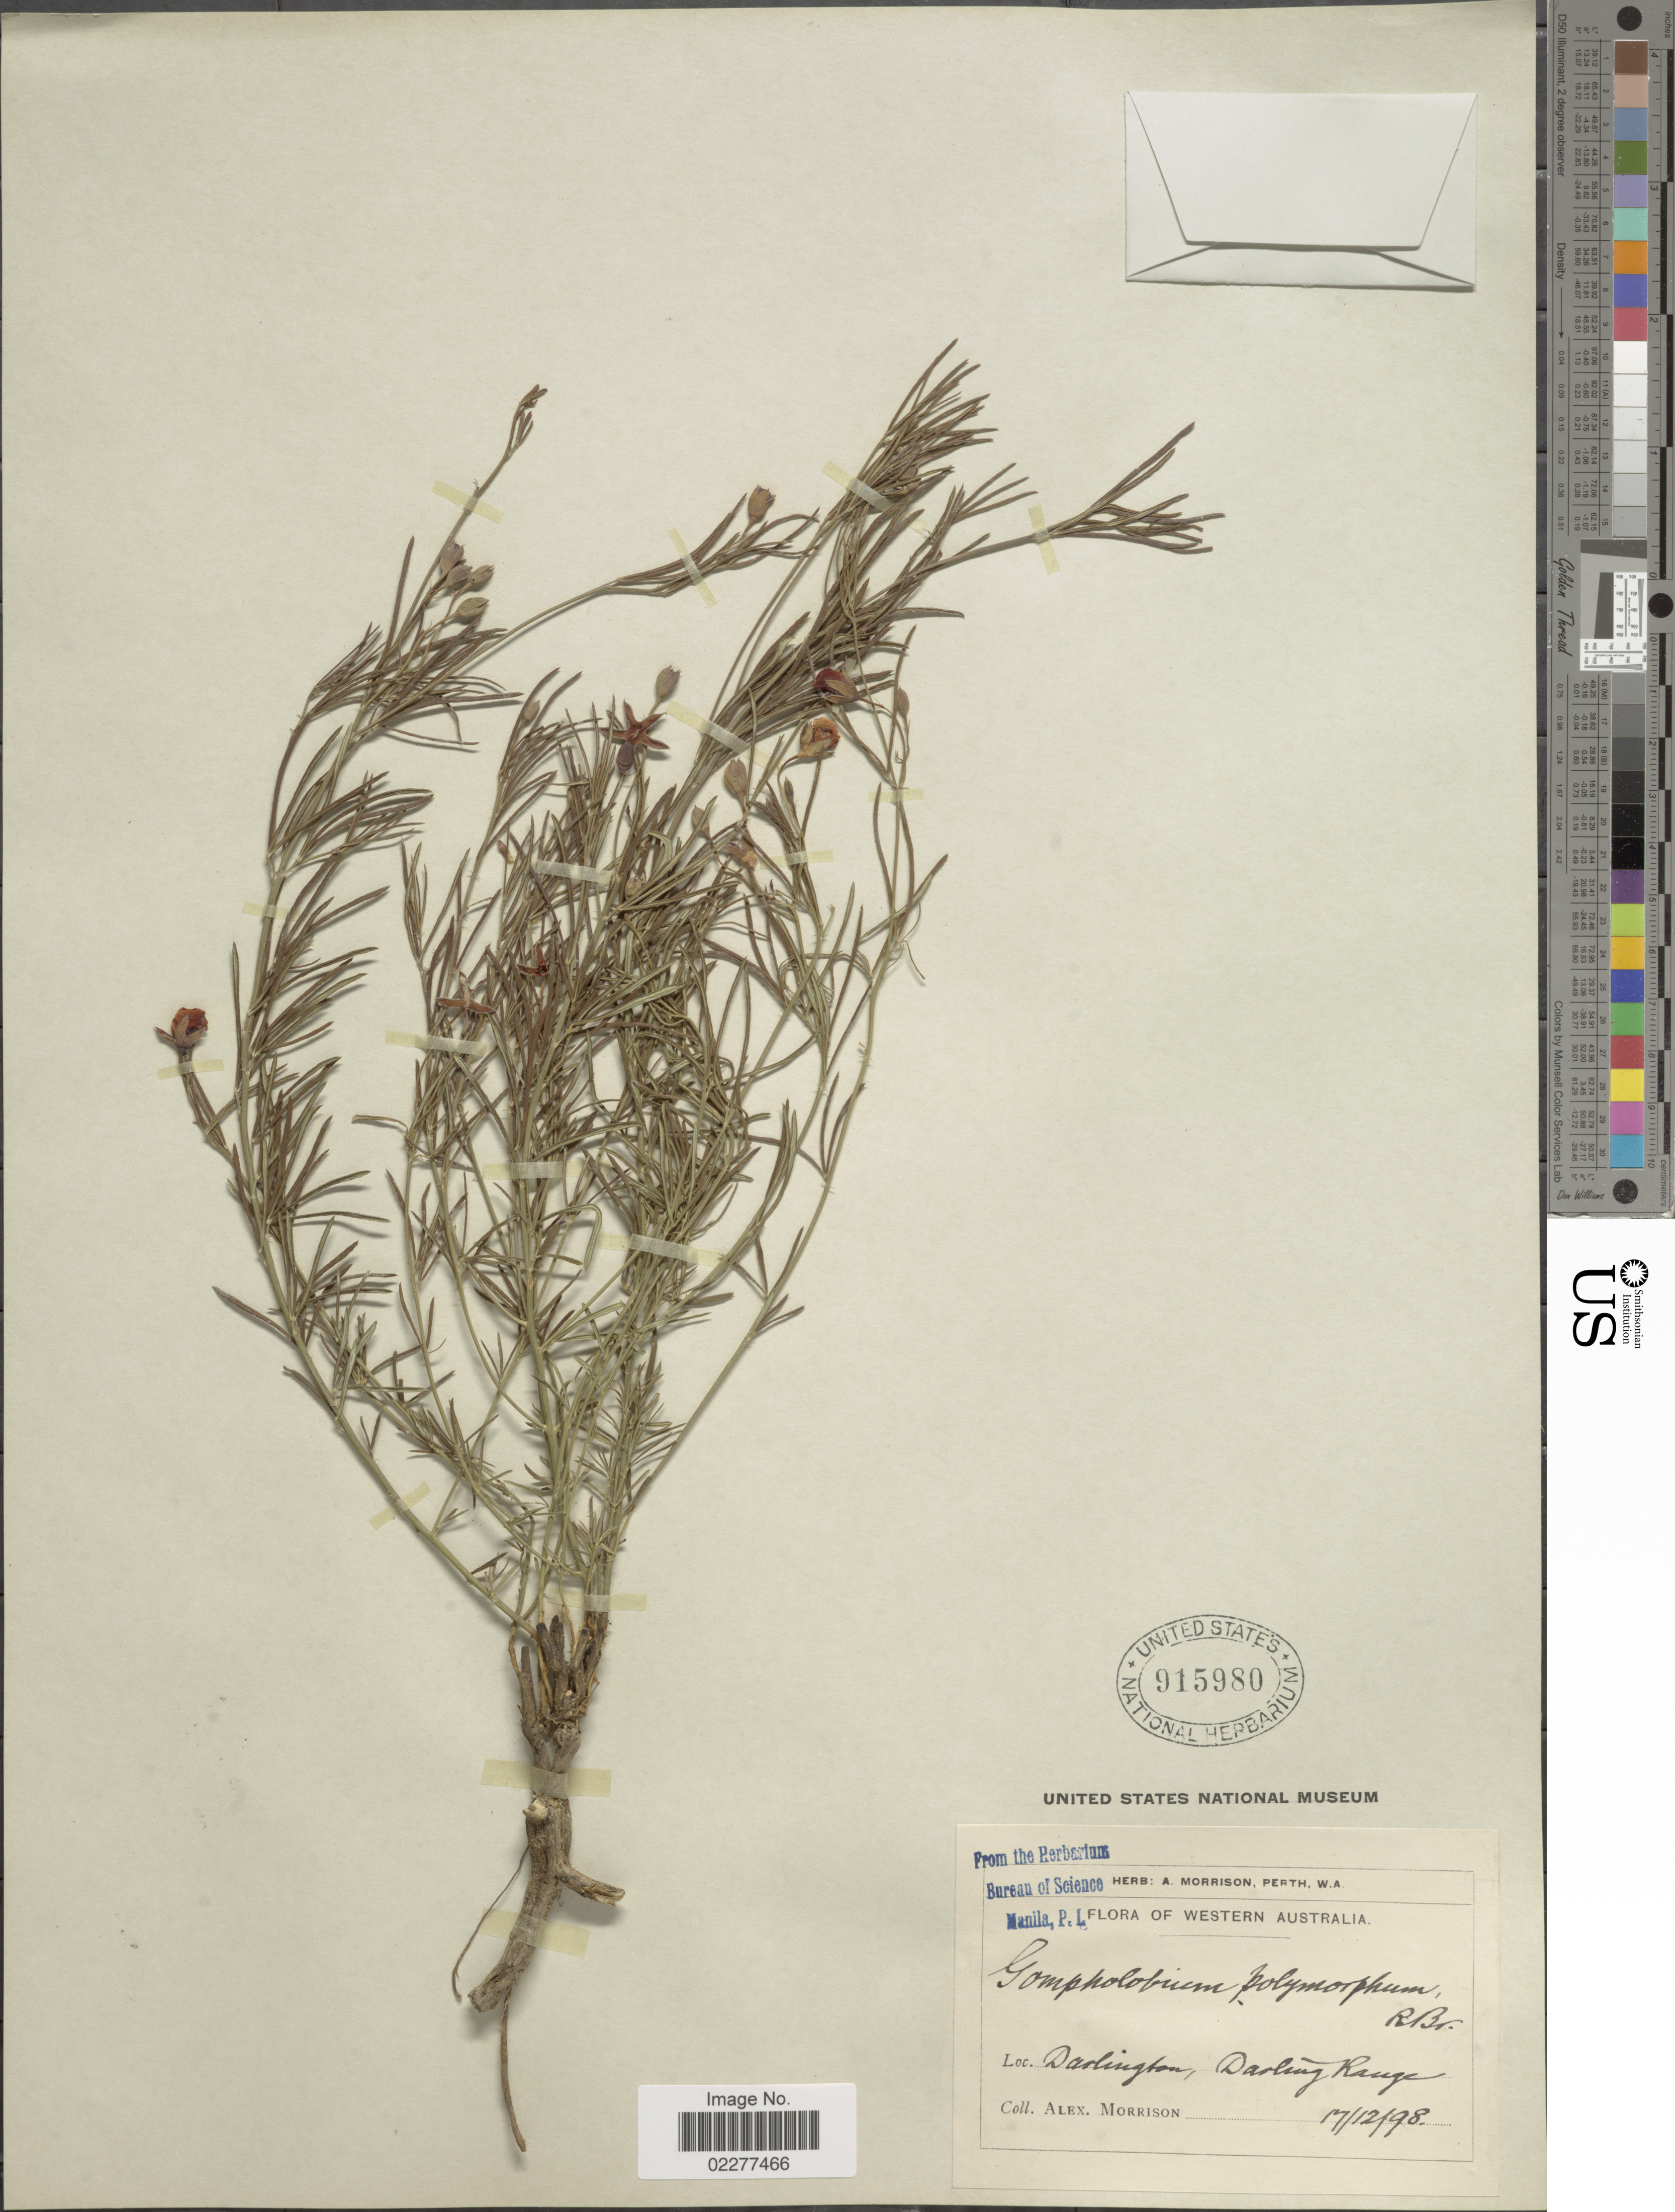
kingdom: Plantae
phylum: Tracheophyta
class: Magnoliopsida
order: Fabales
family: Fabaceae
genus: Gompholobium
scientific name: Gompholobium polymorphum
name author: R. Br.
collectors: A. Morrison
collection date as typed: Transcribed d/m/y: 17/12/98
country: Australia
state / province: Western Australia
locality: Darlington, Darling Range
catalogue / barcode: US 915980